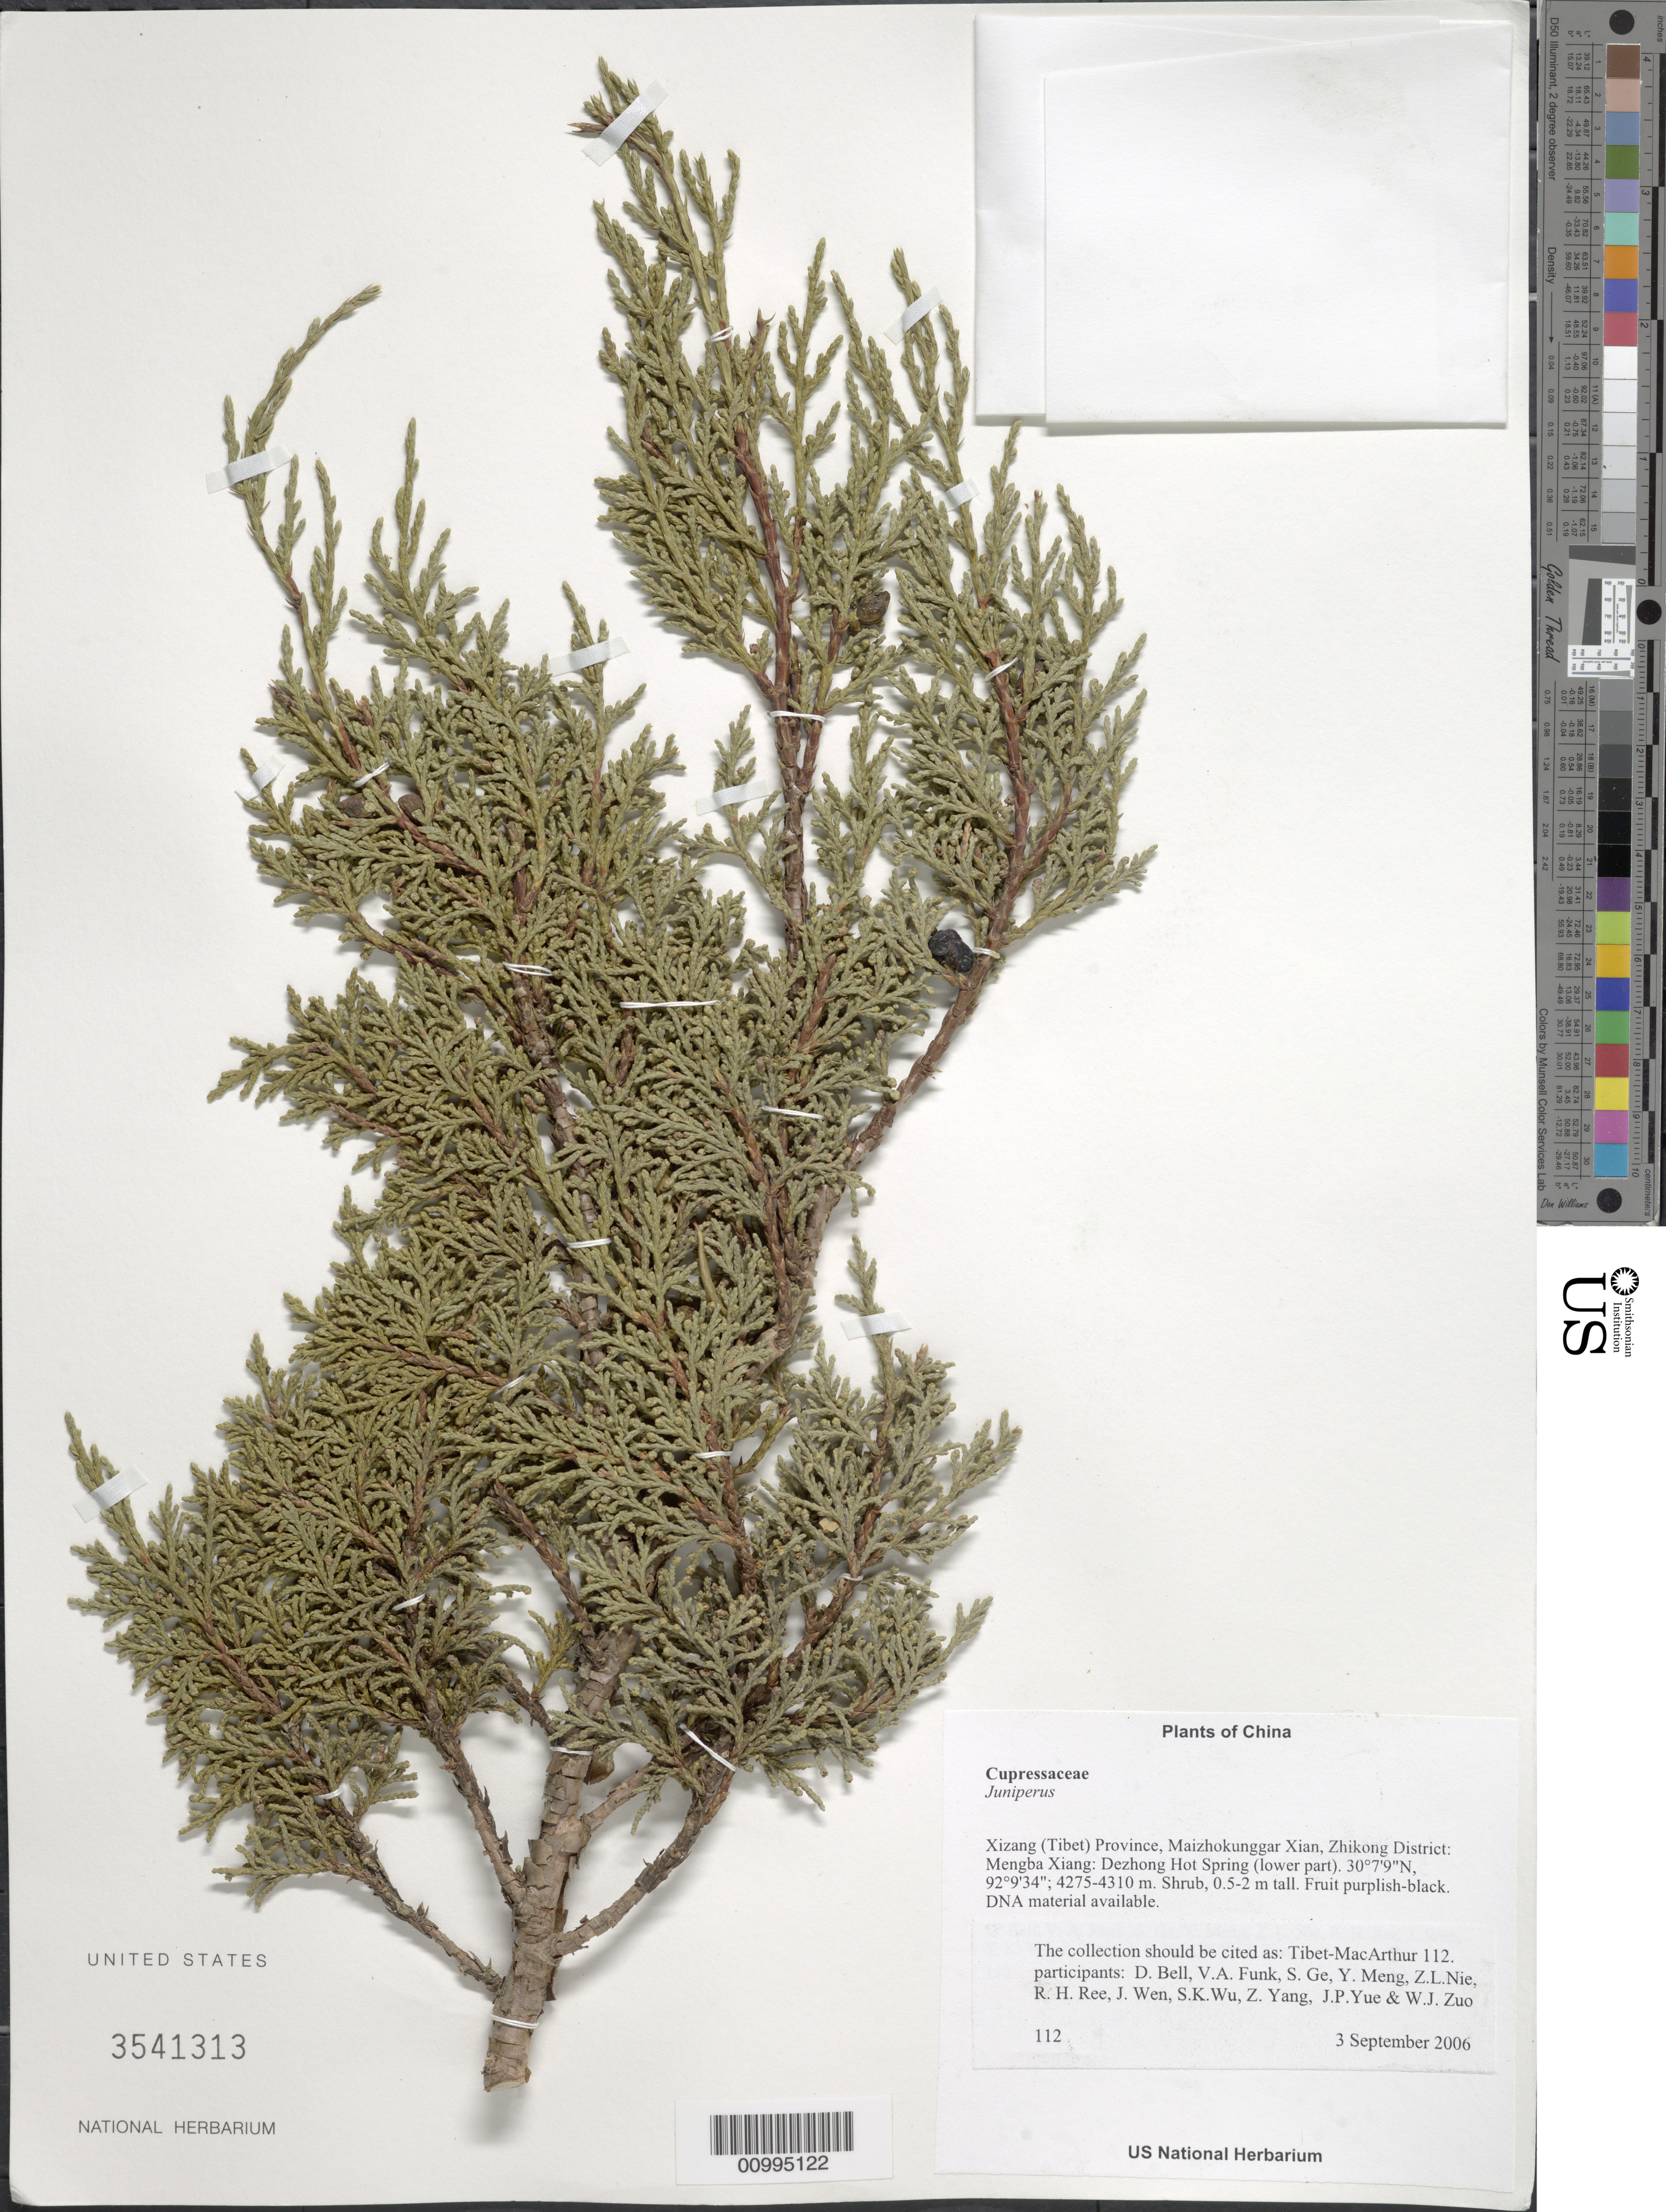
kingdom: Plantae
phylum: Tracheophyta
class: Pinopsida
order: Pinales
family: Cupressaceae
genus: Juniperus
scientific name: Juniperus sp.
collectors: Tibet-MacArthur, D. A. Bell, V. Funk, S. Ge, Y. Meng, Z. Nie, R. Ree, J. Wen, S. K. Wu, Z. Yang, J. Yue & W. Zuo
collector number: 112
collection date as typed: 03 Sep 2006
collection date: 2006-09-03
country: China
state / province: Xizang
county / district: Maizhokunggar Xian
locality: Zhikong District: Mengba Xiang:Dezhong Hot Spring (lower part).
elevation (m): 4275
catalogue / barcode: US 3541313